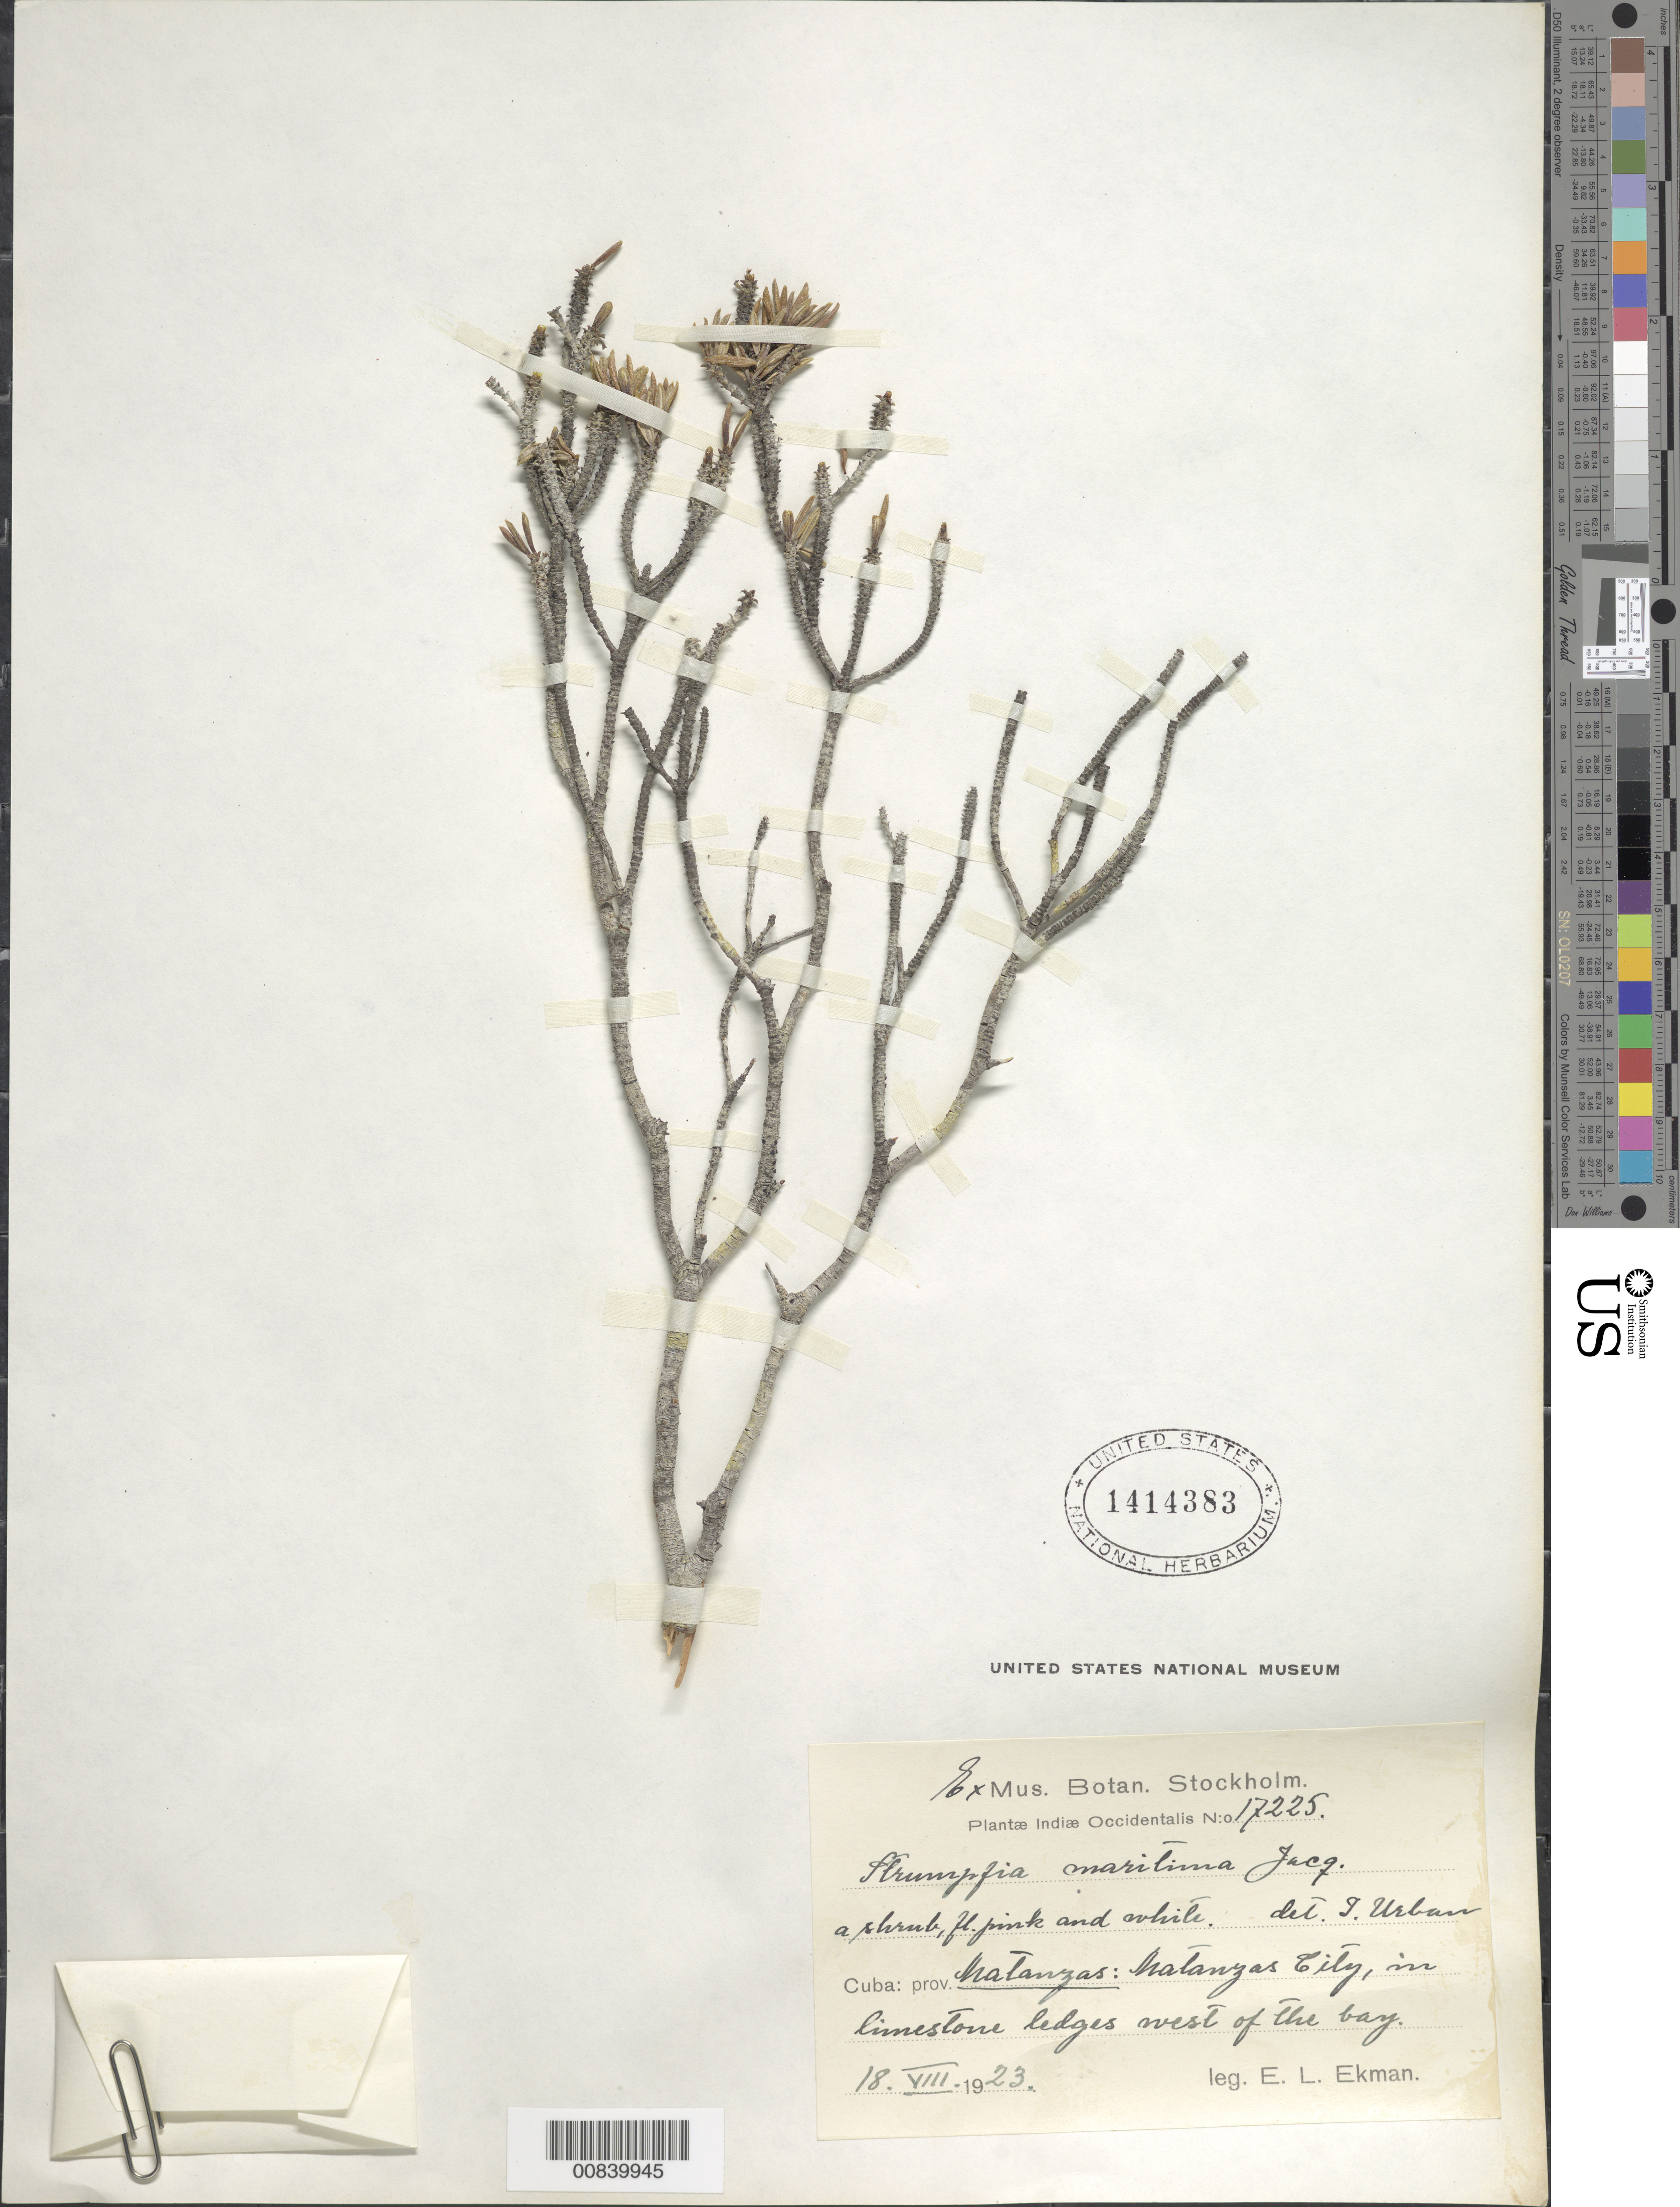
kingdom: Plantae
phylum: Tracheophyta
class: Magnoliopsida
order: Gentianales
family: Rubiaceae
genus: Strumpfia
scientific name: Strumpfia maritima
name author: Jacq.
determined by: Urban, Ignatz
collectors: E. L. Ekman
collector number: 17225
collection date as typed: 18 Aug 1923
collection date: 1923-08-18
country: Cuba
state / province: Matanzas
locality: Matanzas City, west of the bay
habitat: Limestone ledges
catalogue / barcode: US 1414383